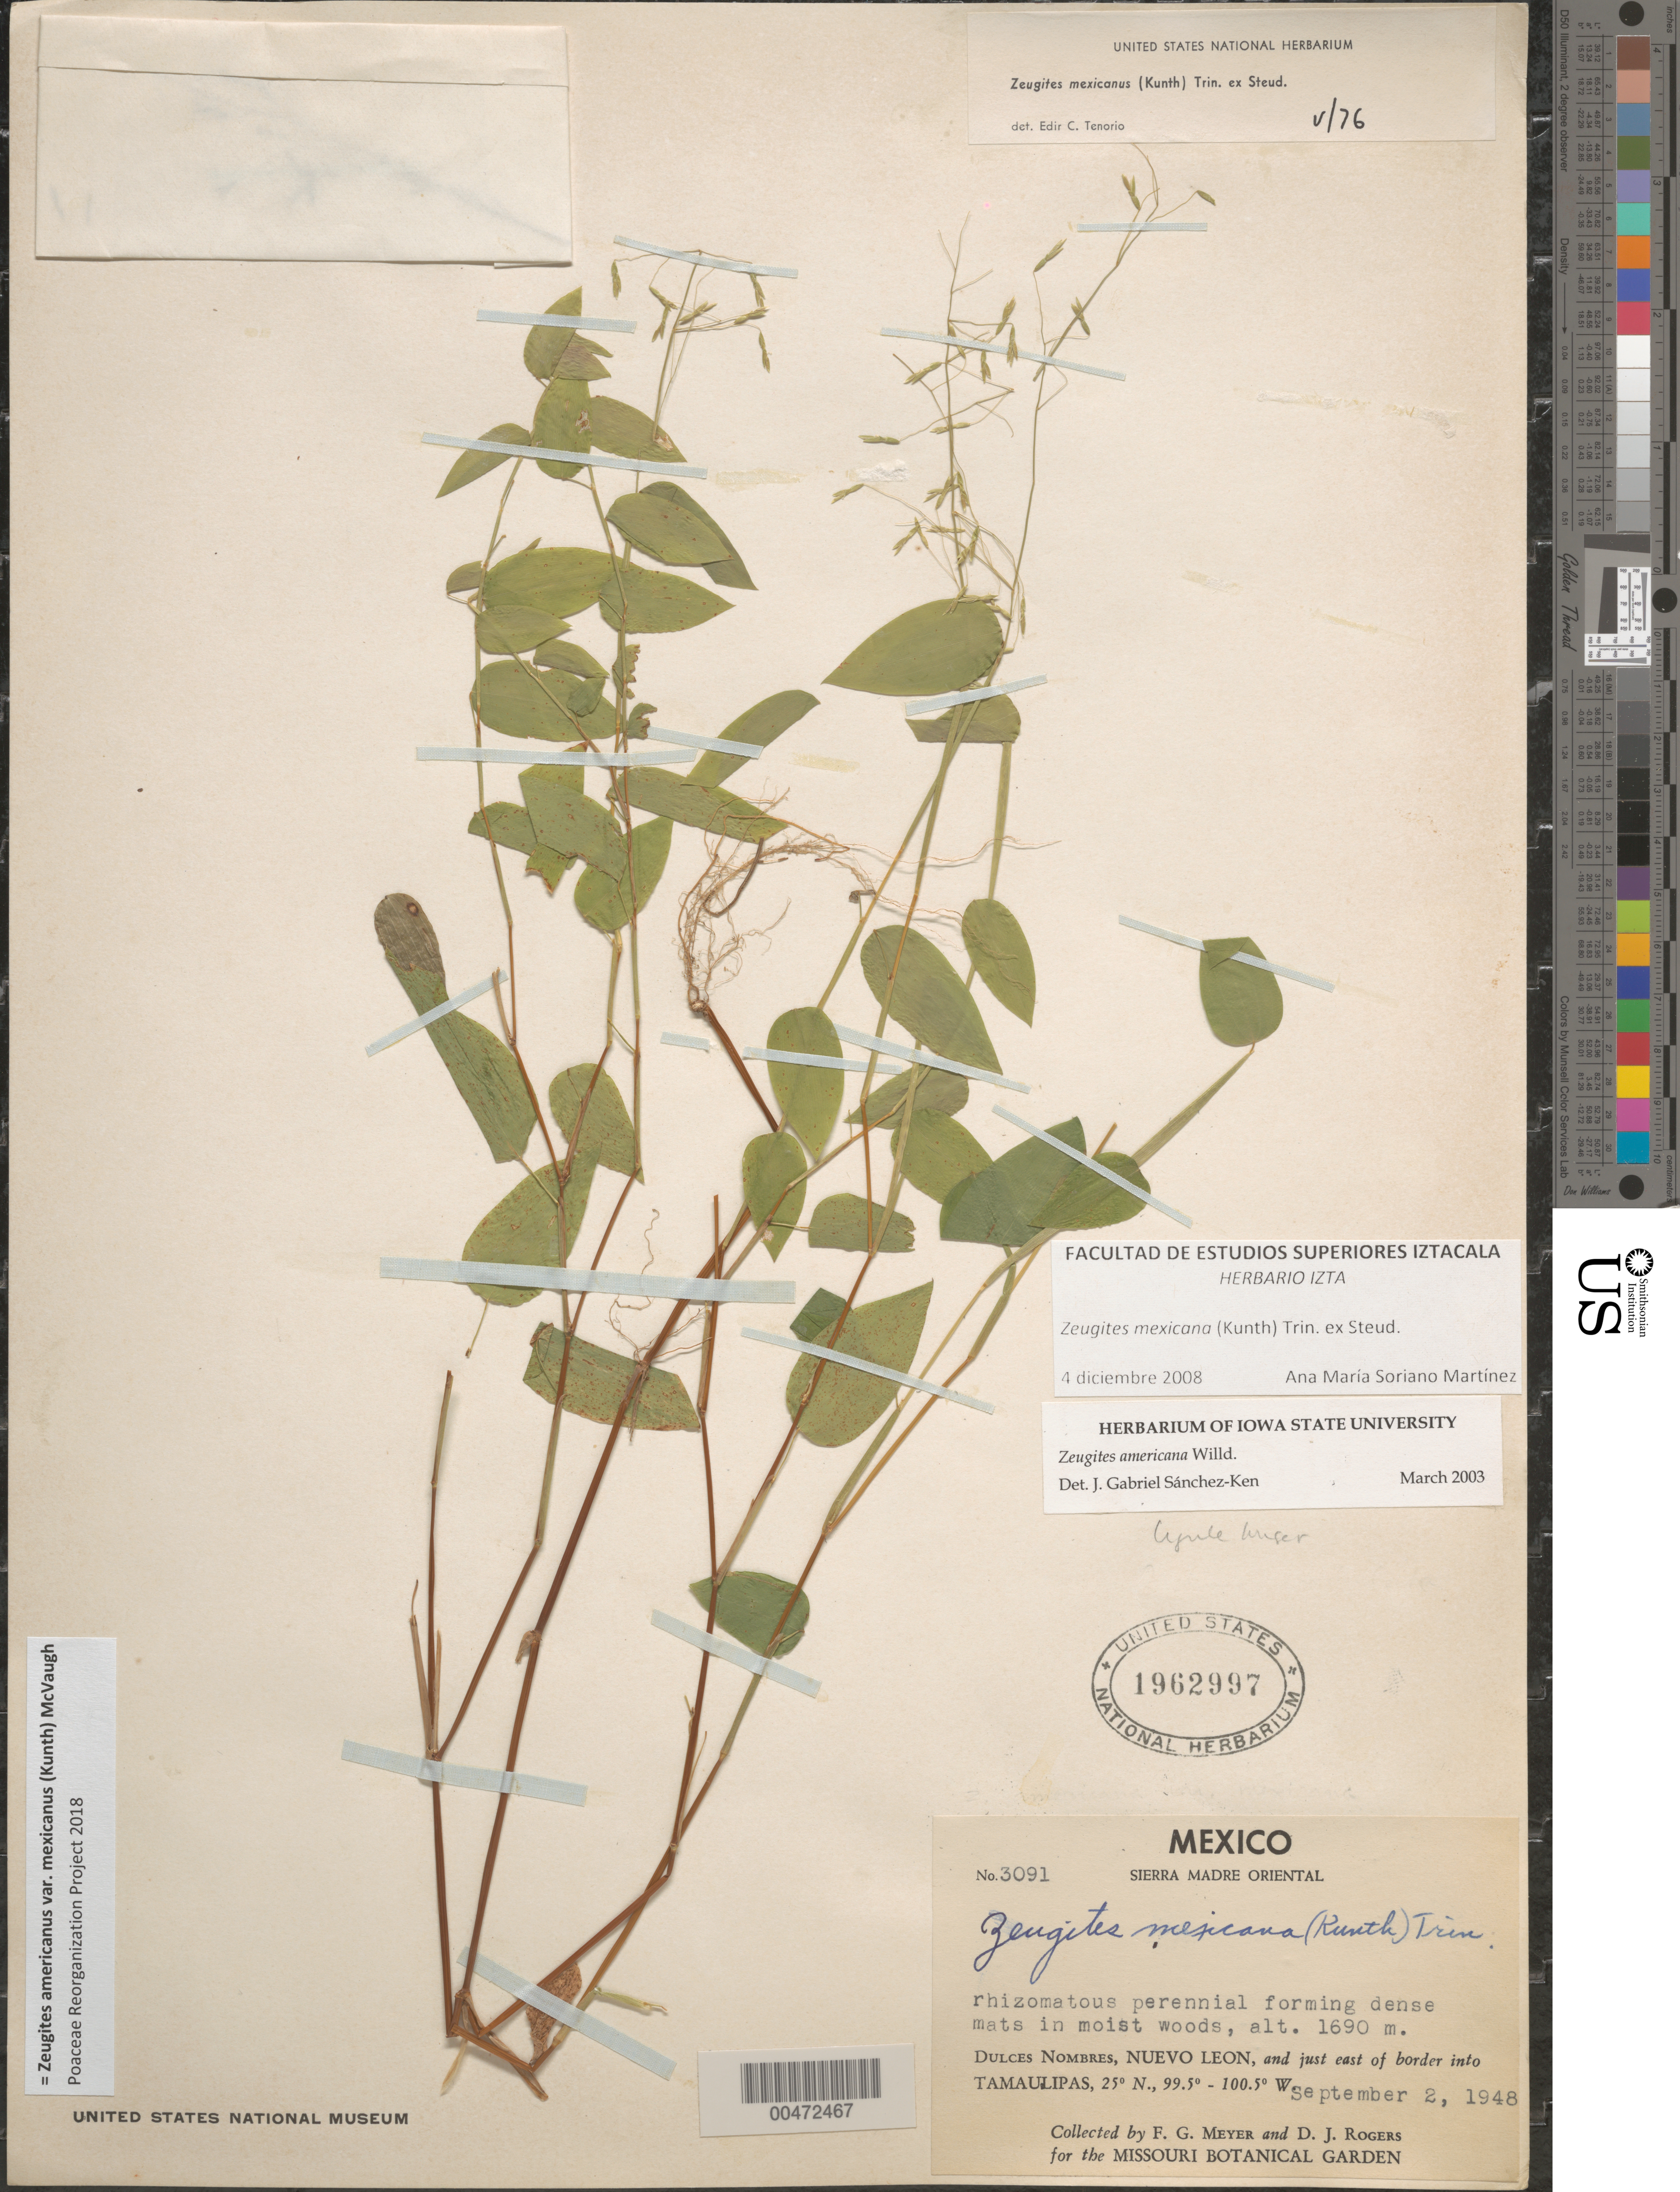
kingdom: Plantae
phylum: Tracheophyta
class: Liliopsida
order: Poales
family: Poaceae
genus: Zeugites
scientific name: Zeugites americanus var. mexicanus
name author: (Kunth) McVaugh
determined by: Poaceae Reorganization Project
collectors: F. G. Meyer & D. J. Rogers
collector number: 3091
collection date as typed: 2 Sep 1948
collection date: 1948-09-02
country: Mexico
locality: Sierra Madre Oriental, Dulces Nombres, Nuevo Leon, & just E of border into Tamaulipas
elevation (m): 1690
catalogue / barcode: US 1962997